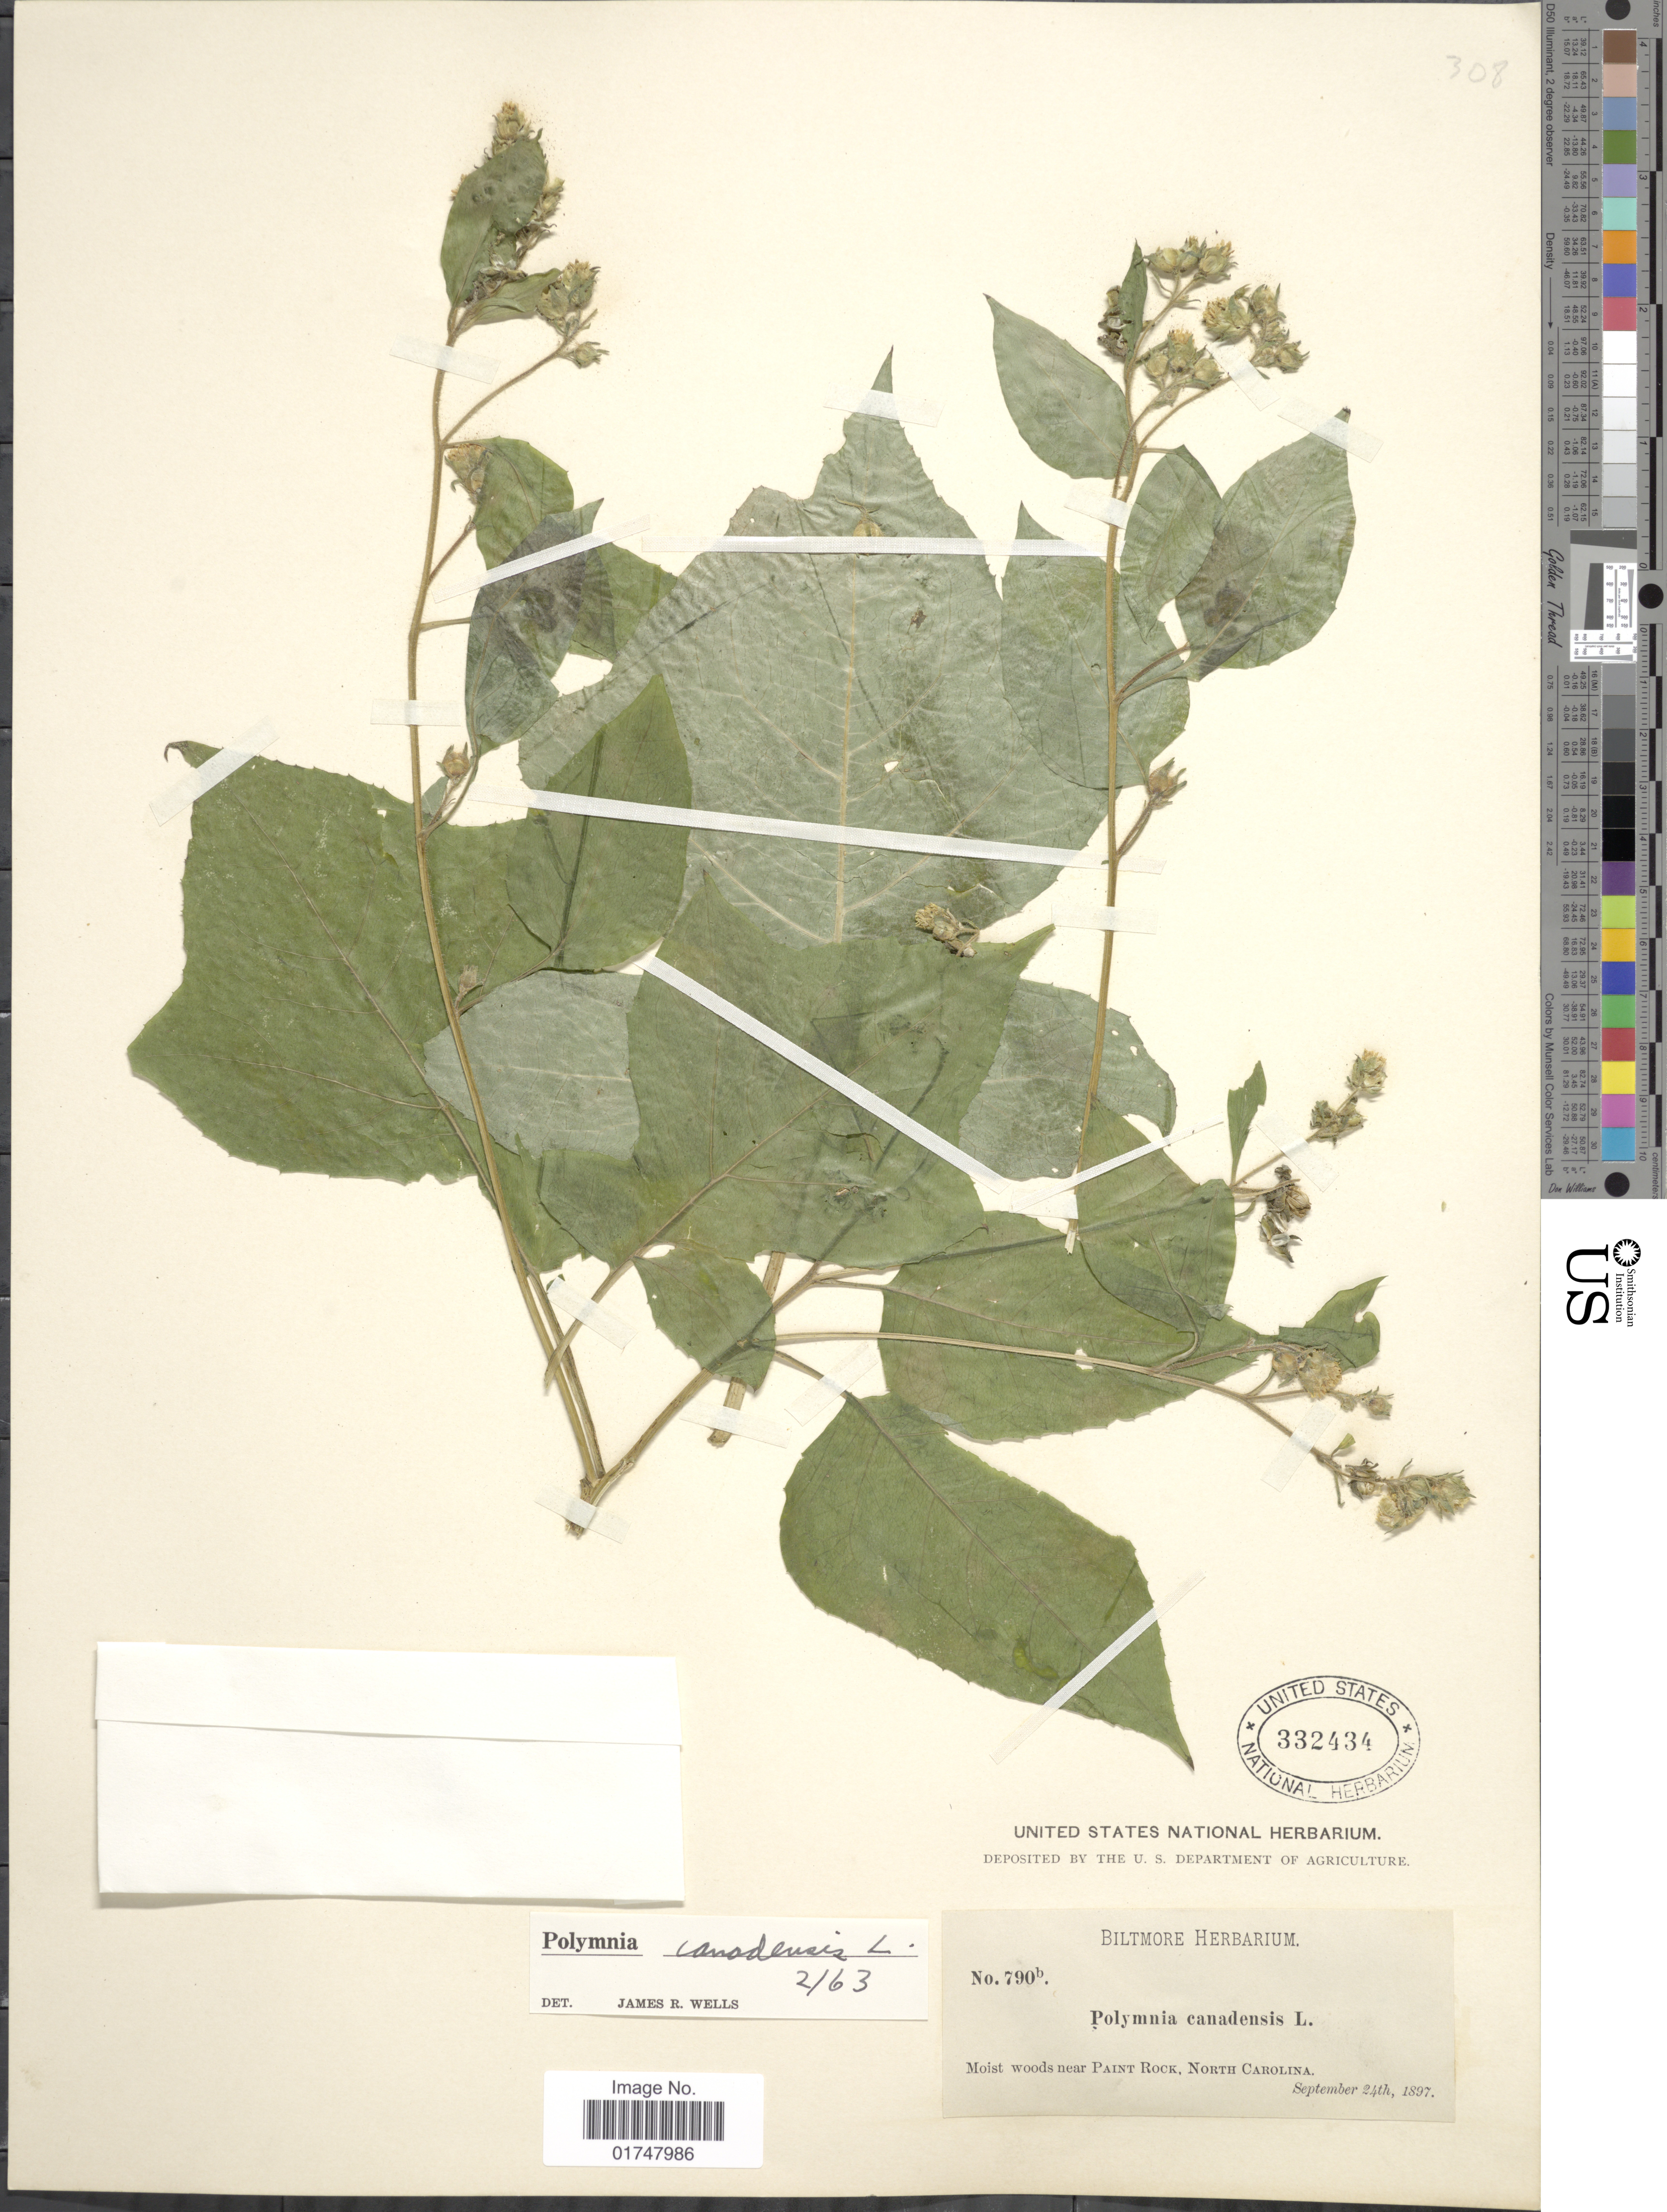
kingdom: Plantae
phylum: Tracheophyta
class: Magnoliopsida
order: Asterales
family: Asteraceae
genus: Polymnia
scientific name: Polymnia canadensis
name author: L.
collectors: ex herb. Biltmore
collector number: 790b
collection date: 1897-09-24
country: United States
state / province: North Carolina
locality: Moist woods near Paint Rock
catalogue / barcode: US 332434